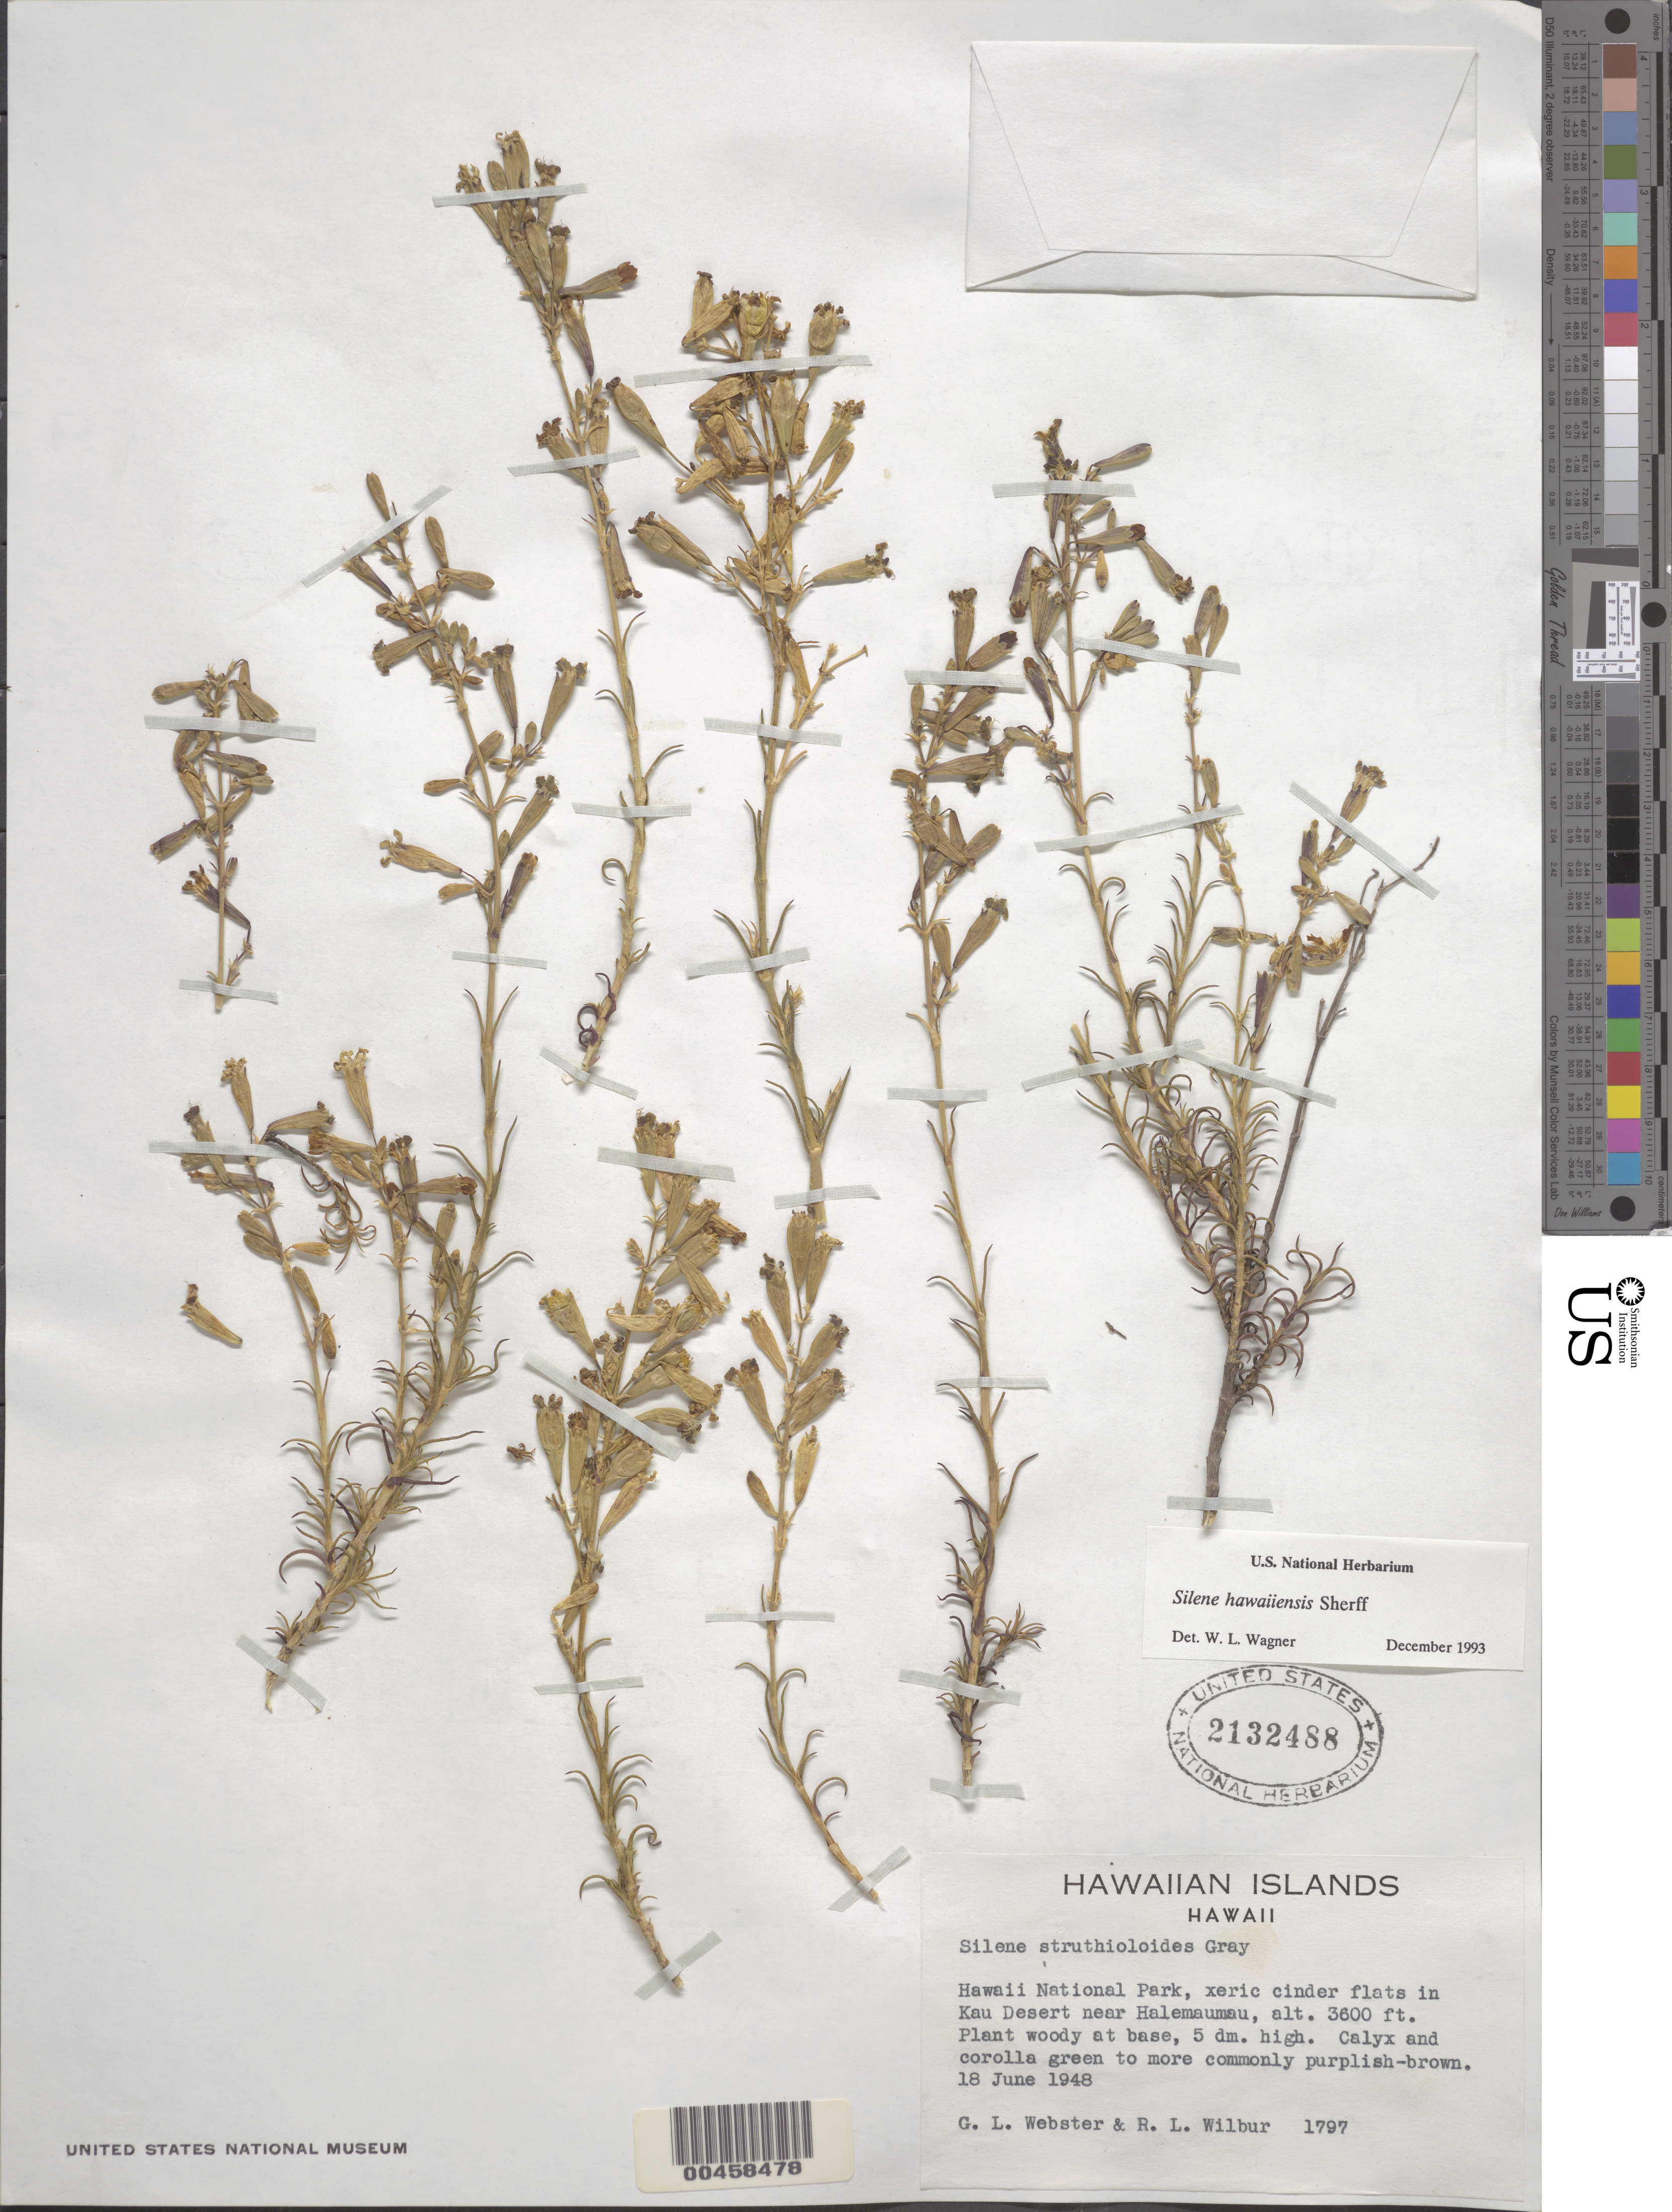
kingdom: Plantae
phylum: Tracheophyta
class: Magnoliopsida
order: Caryophyllales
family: Caryophyllaceae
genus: Silene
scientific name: Silene hawaiiensis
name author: Sherff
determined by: Wagner, W. L., (BOT), Smithsonian Institution - National Museum of Natural History (UNITED STATES)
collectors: G. L. Webster & R. L. Wilbur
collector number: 1797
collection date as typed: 18 Jun 1948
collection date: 1948-06-18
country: United States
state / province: Hawaii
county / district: Hawaii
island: Hawaii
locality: Hawaii National Park, cinder flats in Kau Desert near Halemaumau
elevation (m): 1097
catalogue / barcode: US 2132488